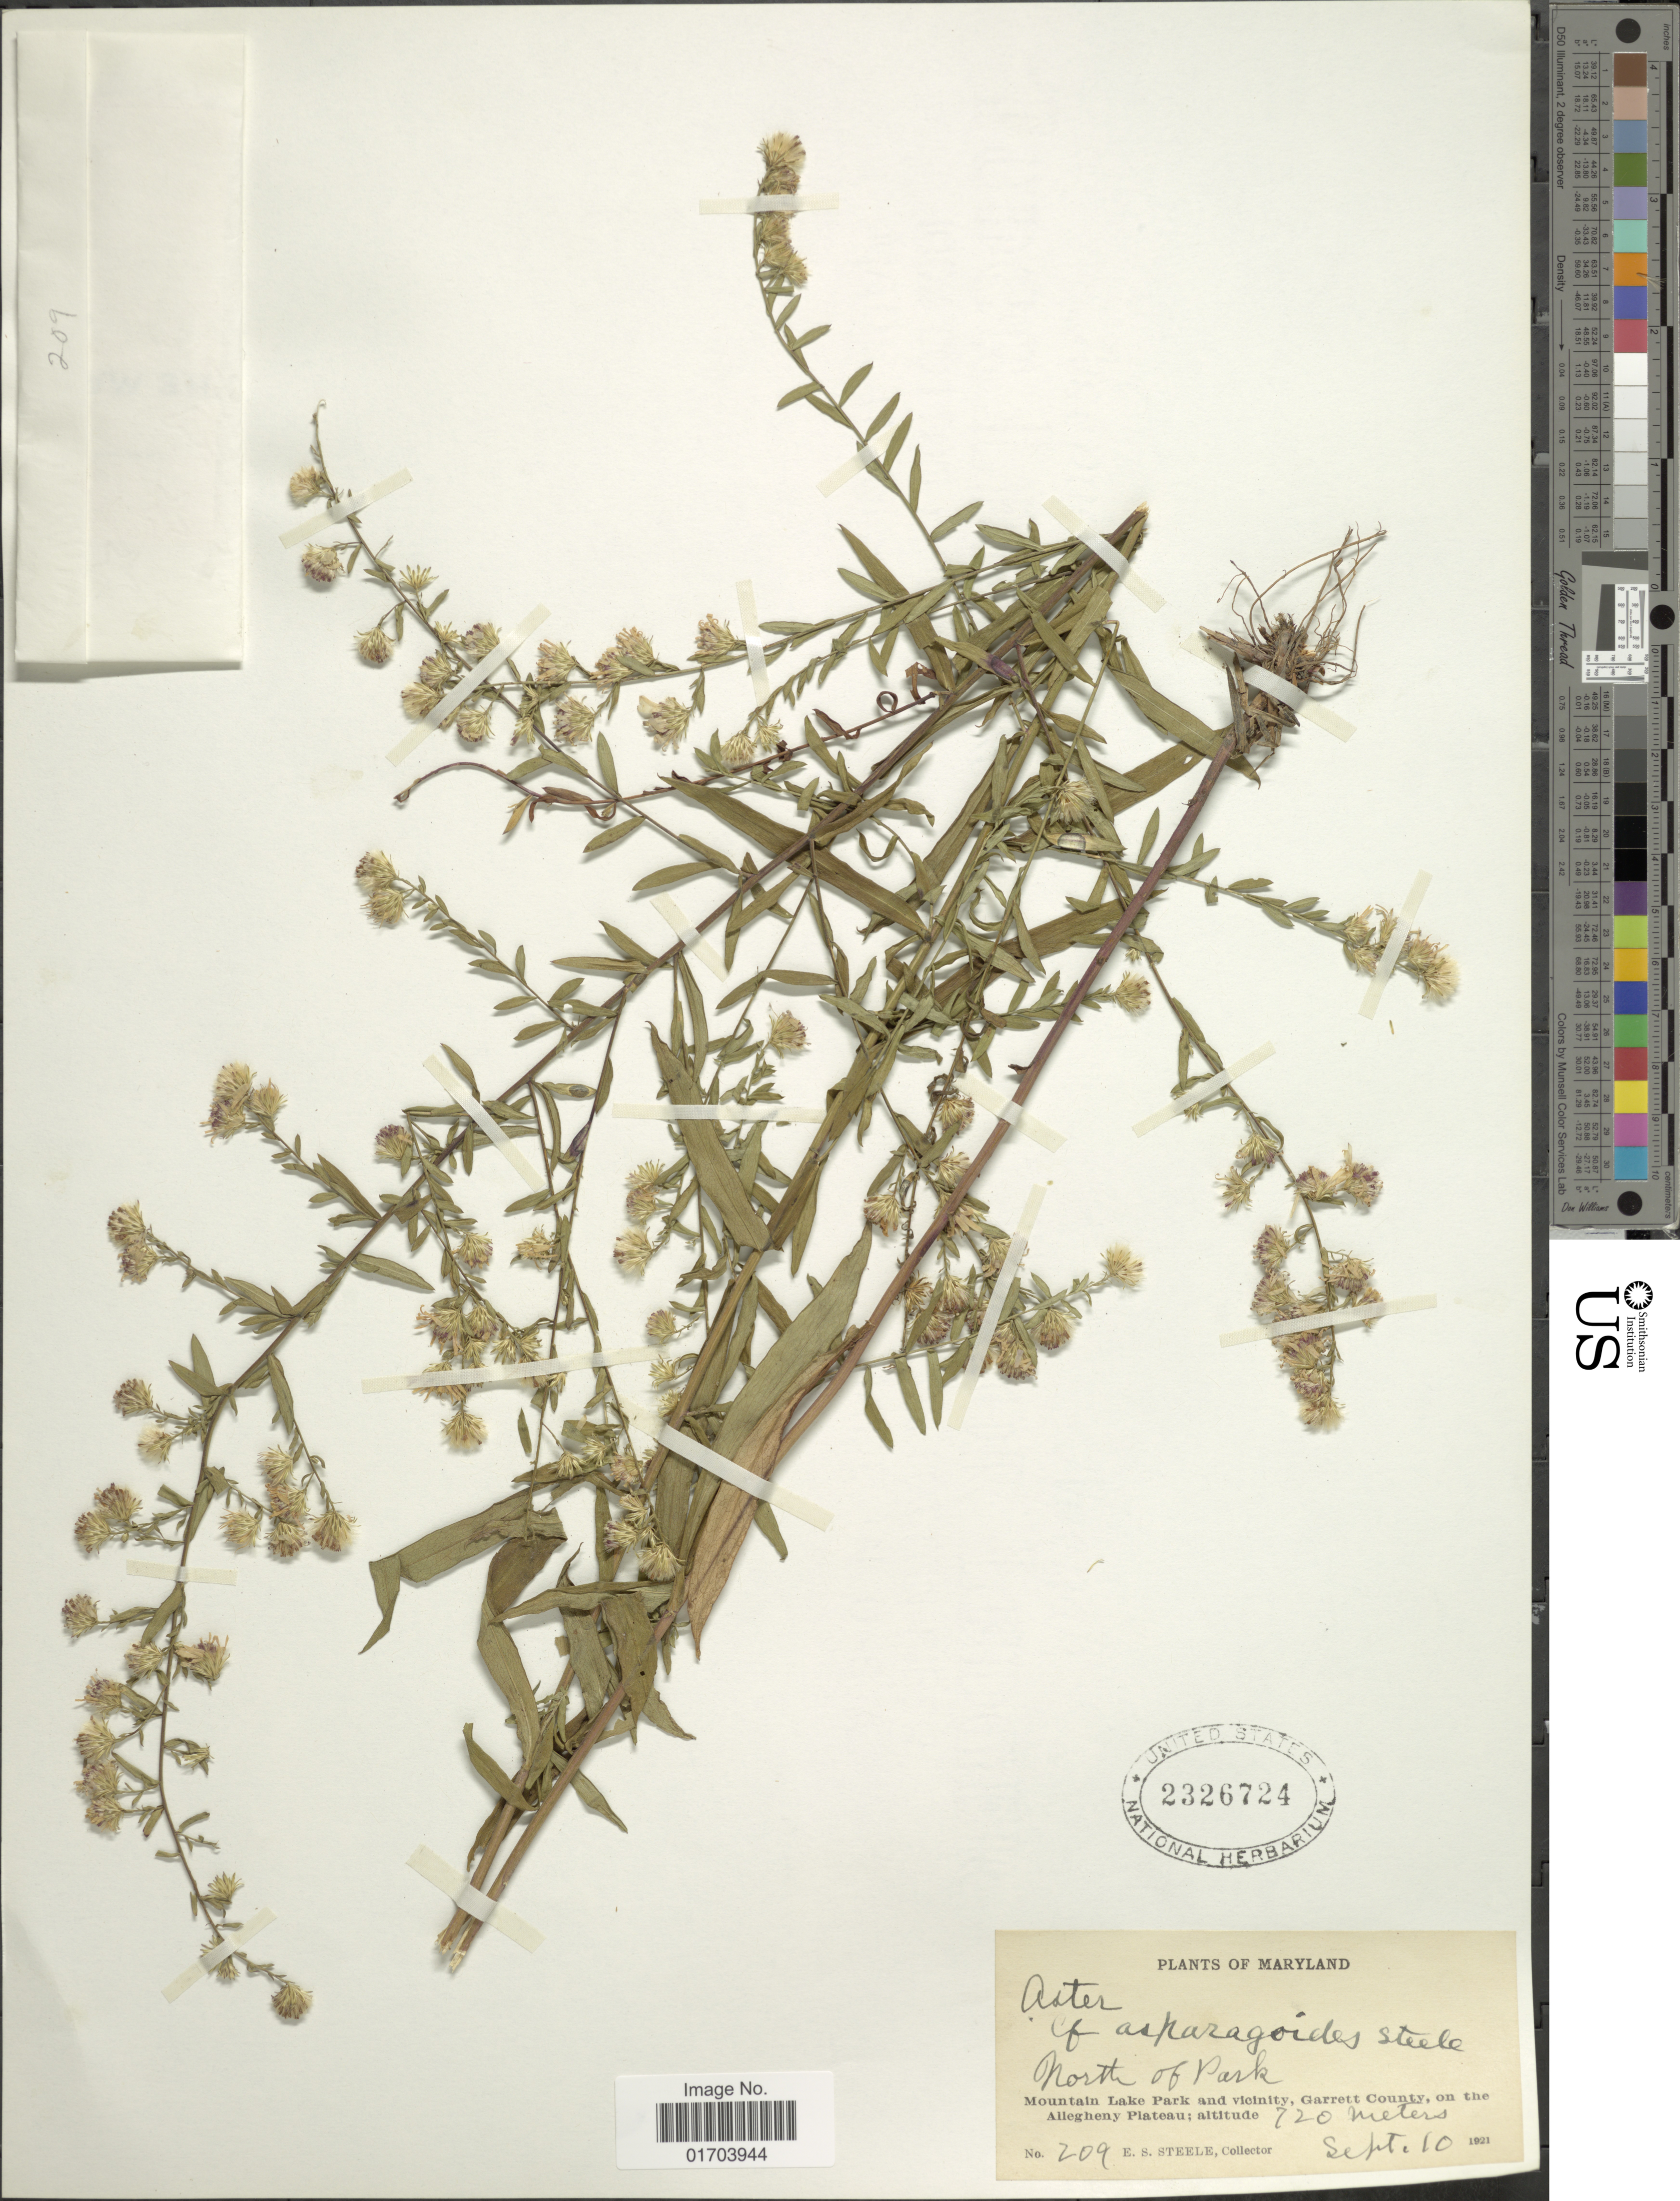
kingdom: Plantae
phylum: Tracheophyta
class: Magnoliopsida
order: Asterales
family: Asteraceae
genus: Aster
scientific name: Aster asparagoides E.S. Steele sp. nov. ined.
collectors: E. Steele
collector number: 209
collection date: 1921-09-10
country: United States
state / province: Maryland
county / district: Garrett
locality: North of Park, Mountain Park and vicinity, Garrett County, on the Allegheny Plateau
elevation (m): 720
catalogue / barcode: US 2326724